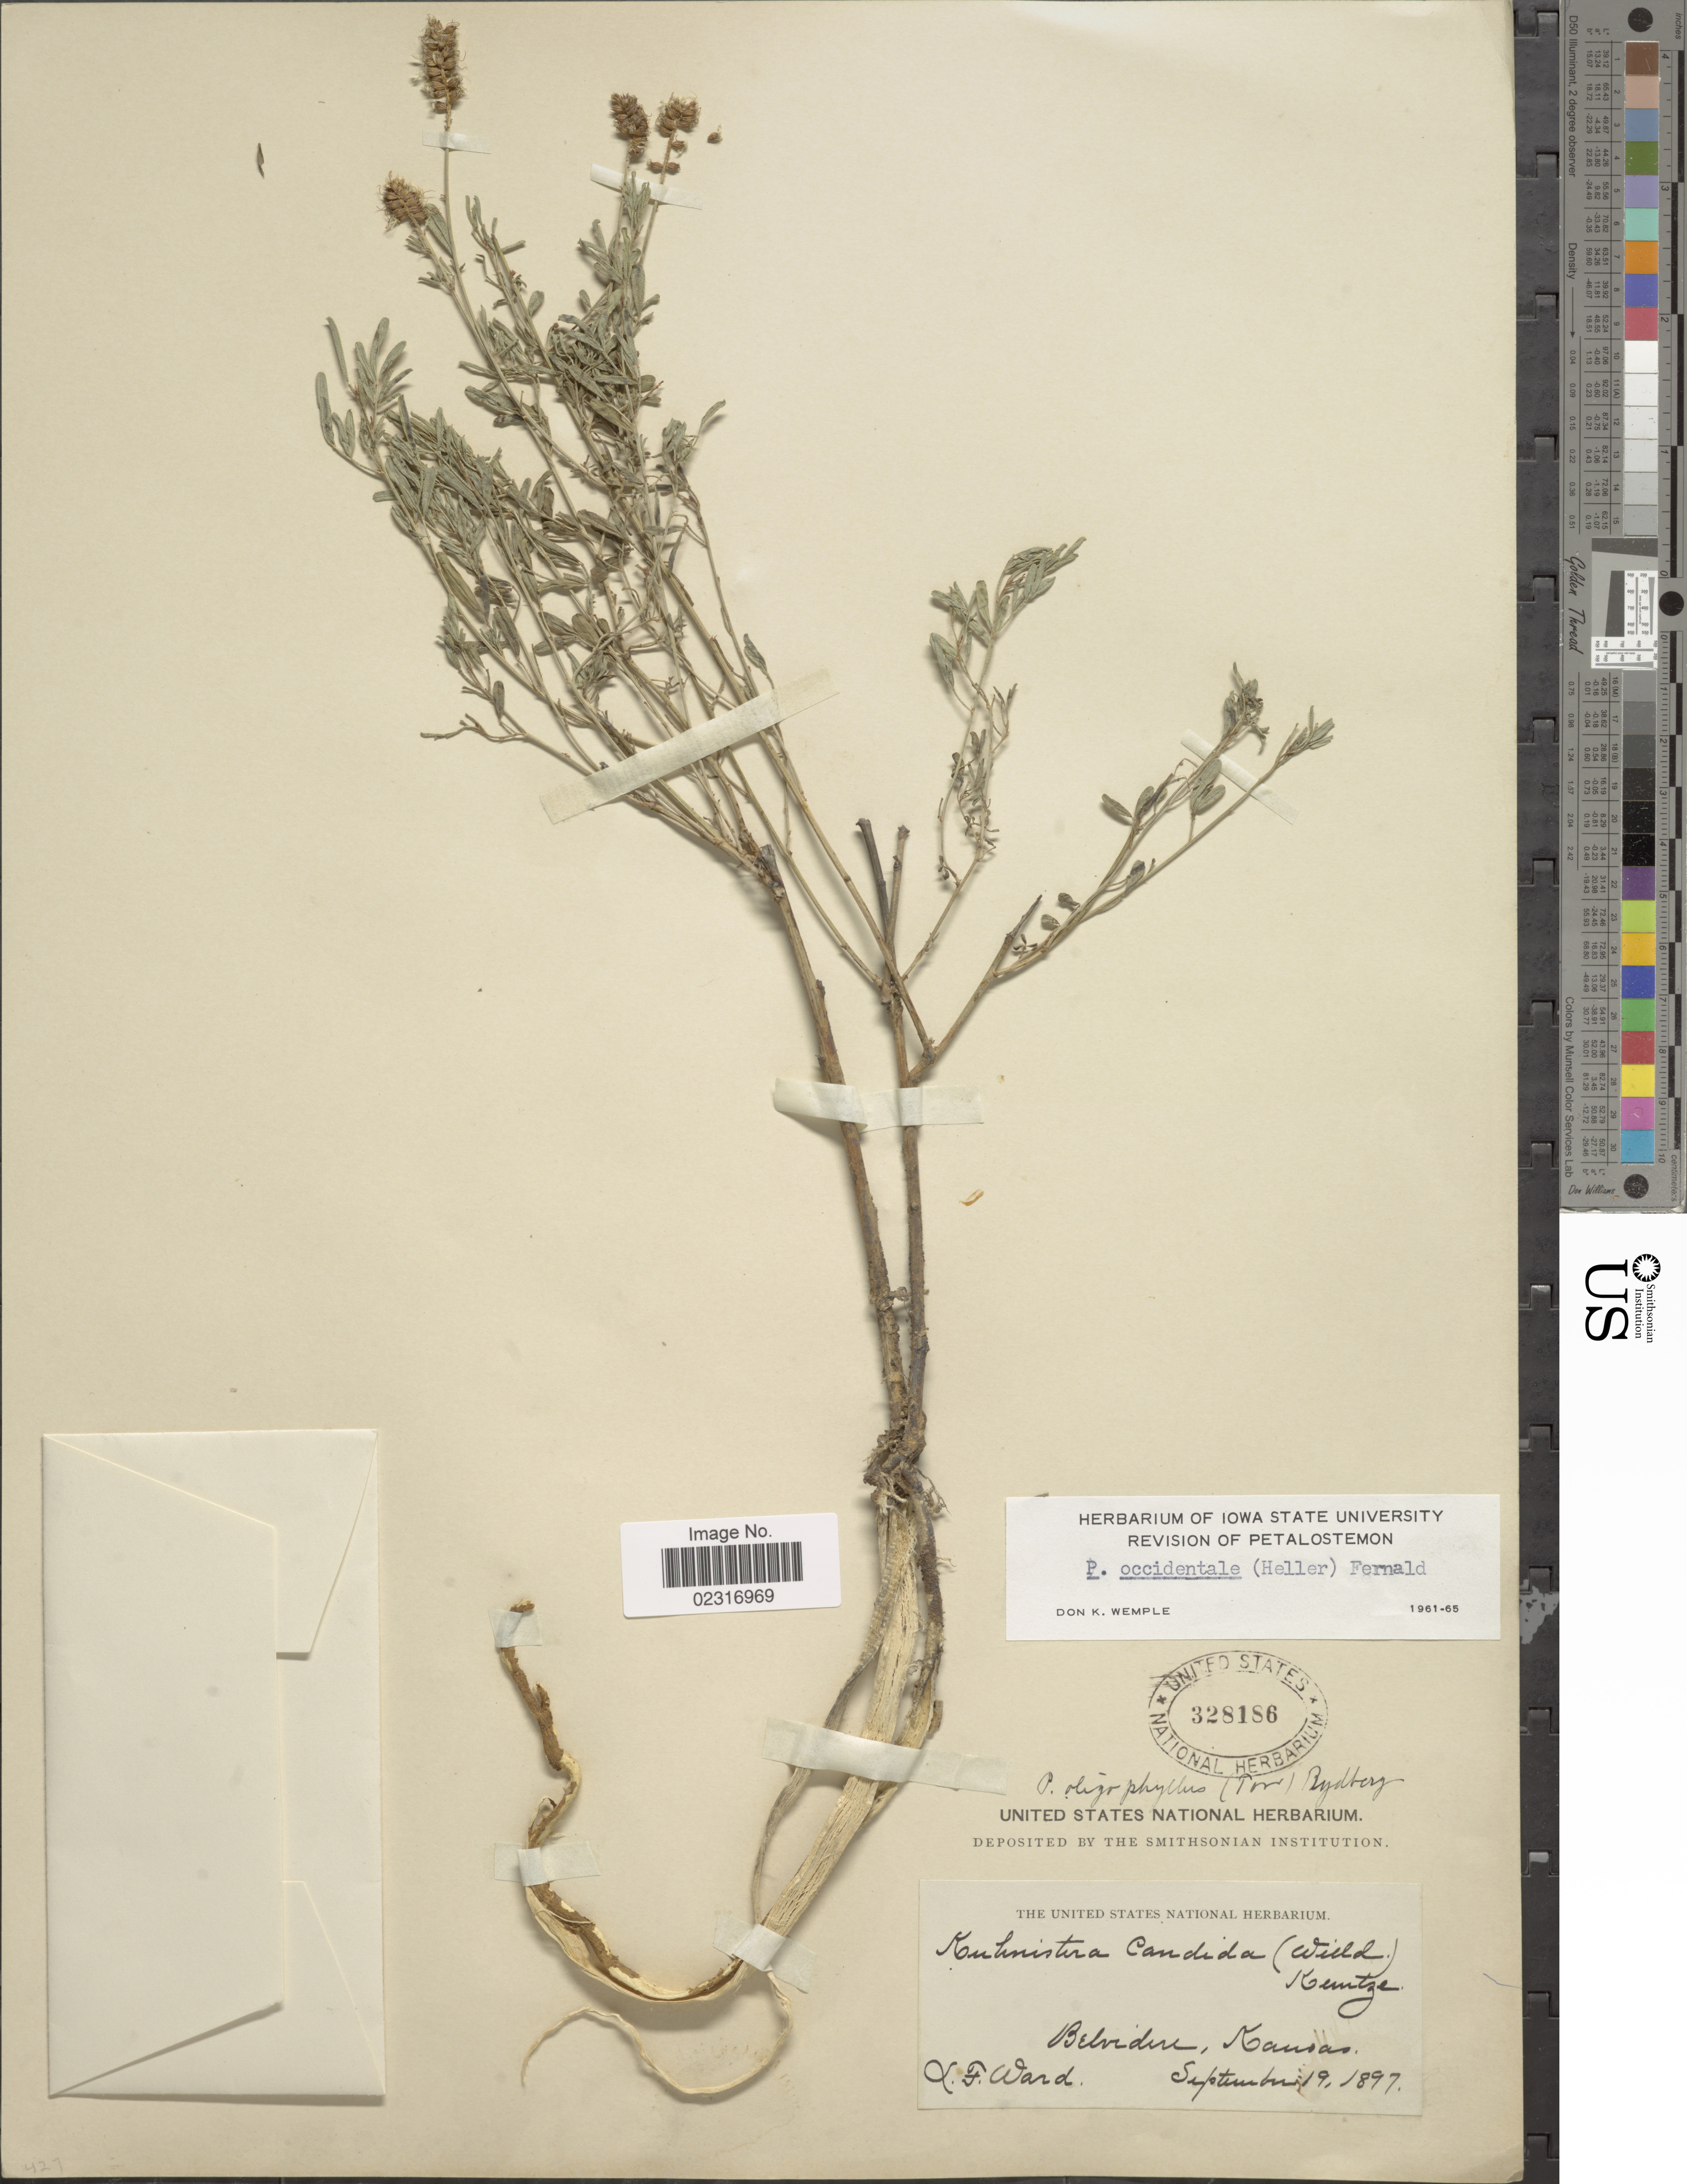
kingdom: Plantae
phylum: Tracheophyta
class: Magnoliopsida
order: Fabales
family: Fabaceae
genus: Dalea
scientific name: Dalea candida var. oligophylla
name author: (Torr) Shinners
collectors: L. Ward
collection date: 1897-09-19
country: United States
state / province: Kansas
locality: Belvidere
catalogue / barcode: US 328186